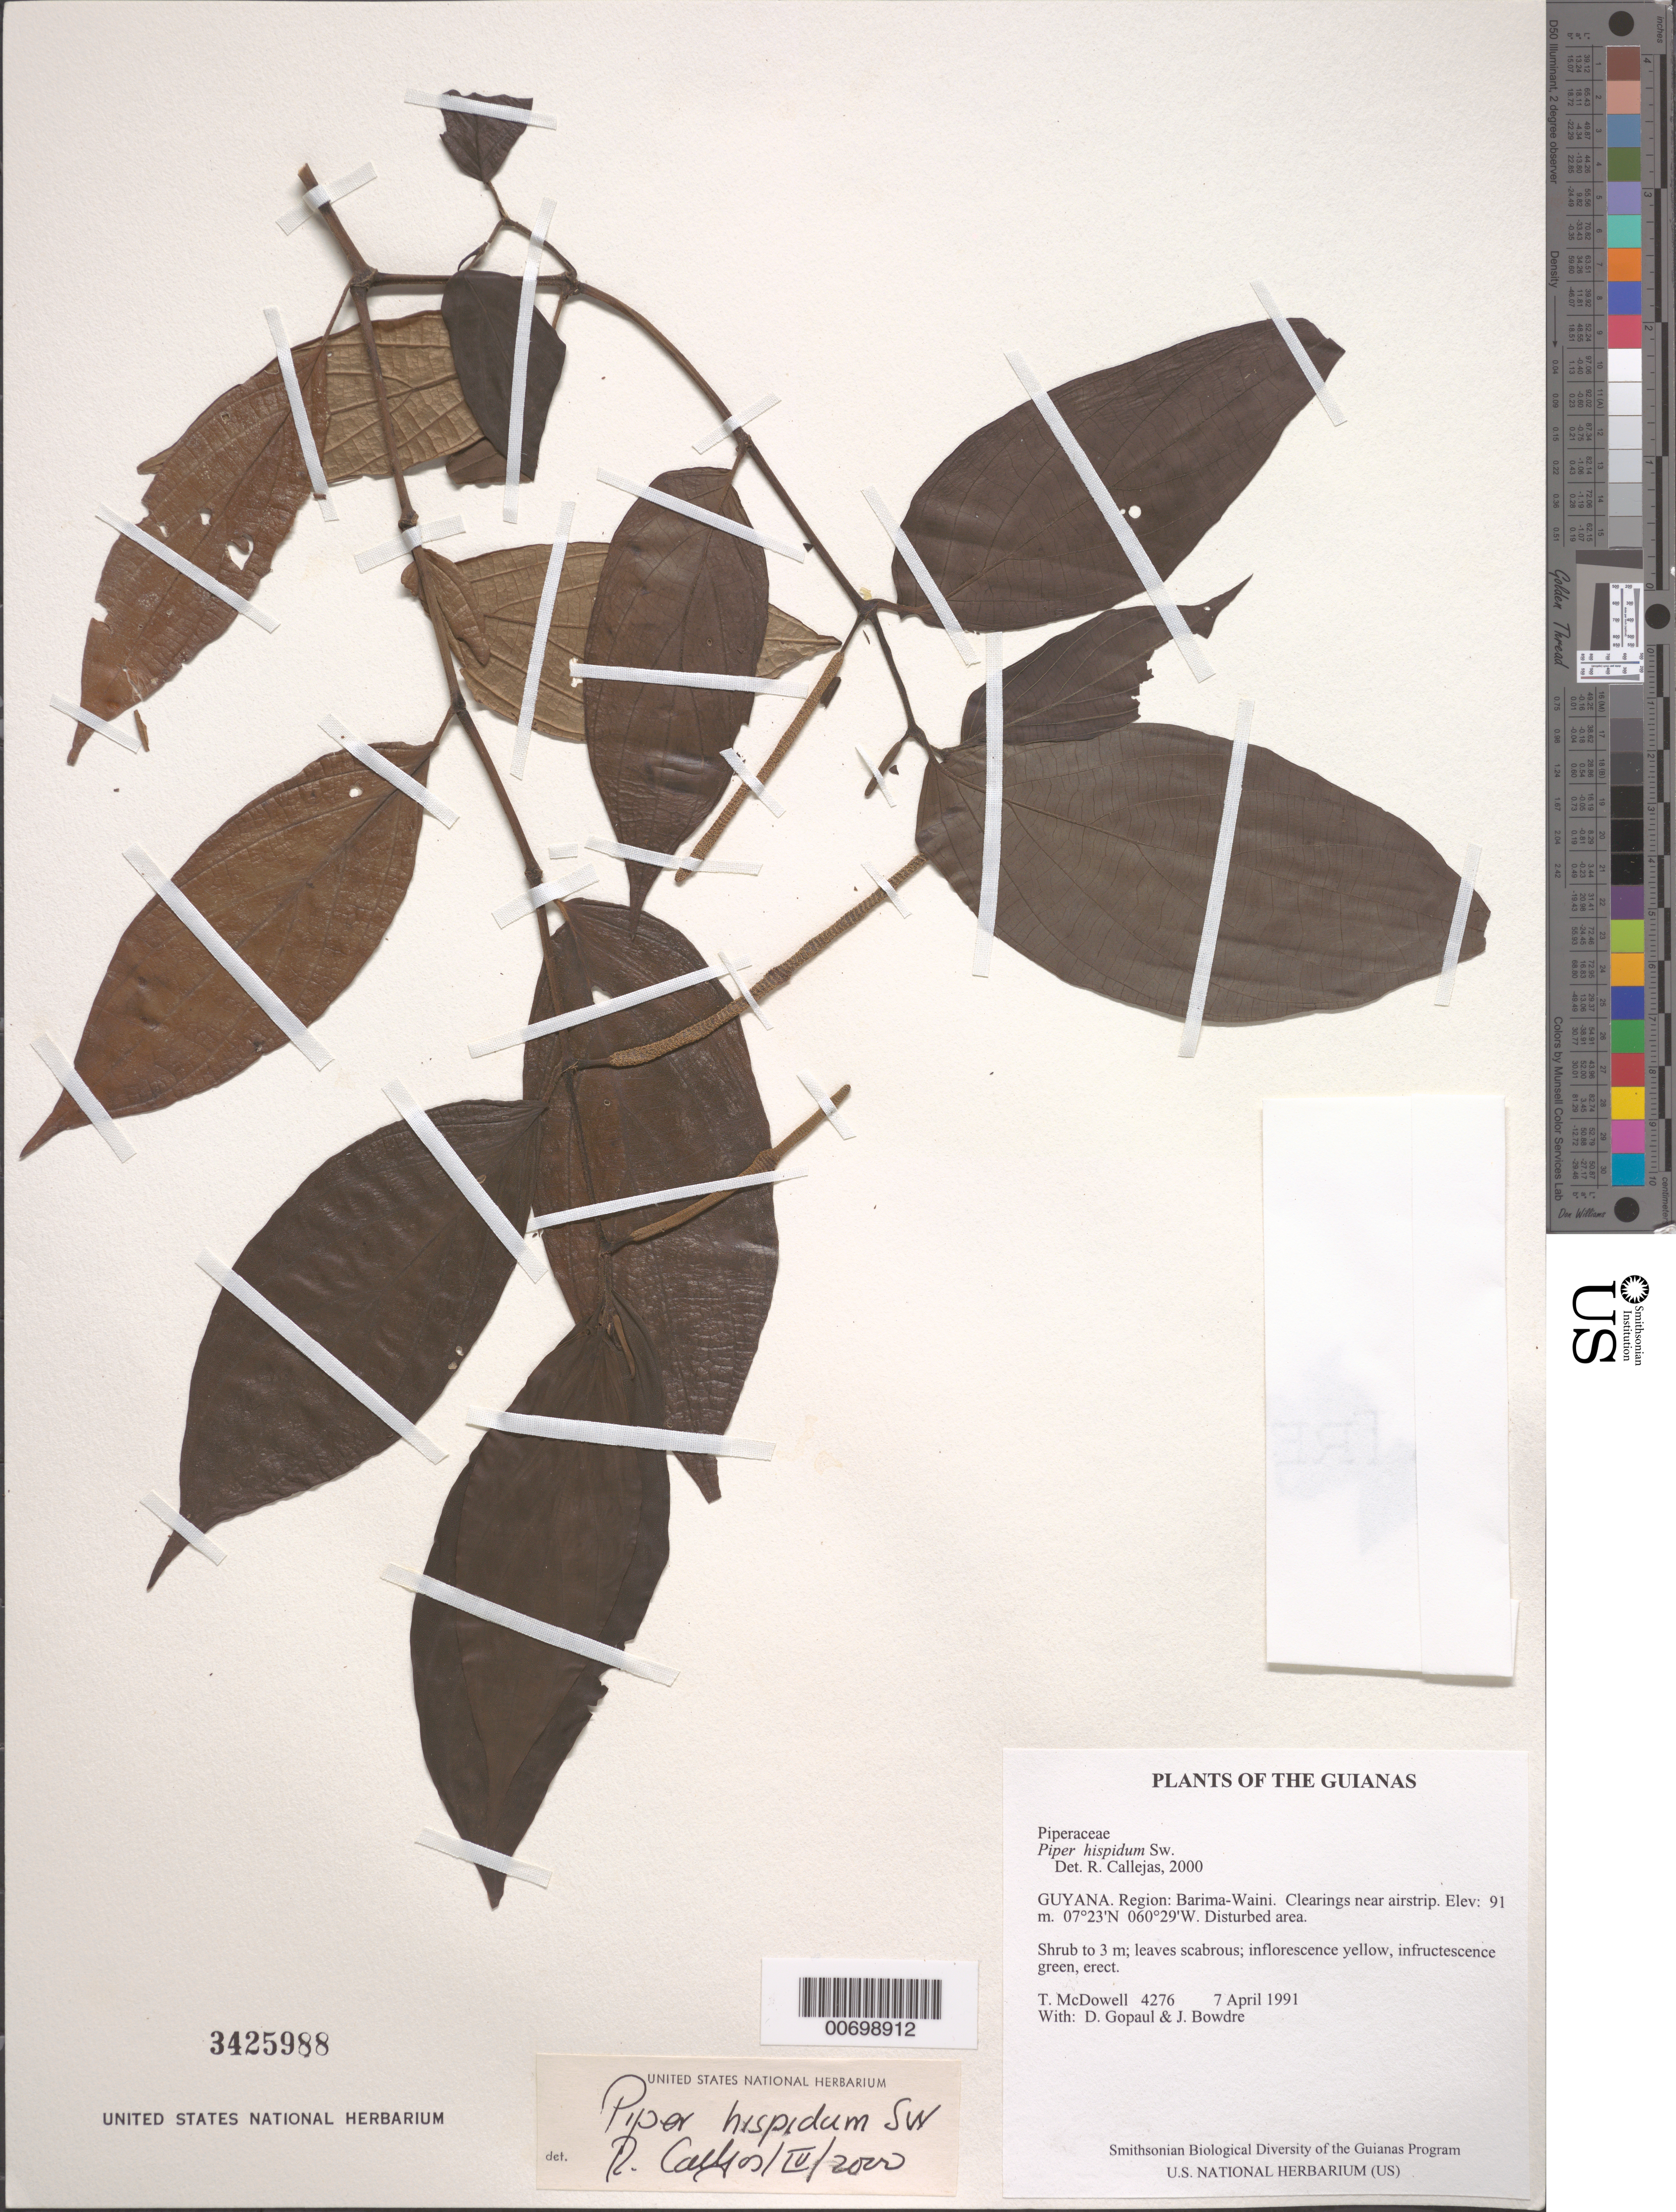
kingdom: Plantae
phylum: Tracheophyta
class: Magnoliopsida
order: Piperales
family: Piperaceae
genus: Piper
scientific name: Piper hispidum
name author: Sw.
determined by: Görts-van Rijn, A. R. A.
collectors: T. McDowell, D. Gopaul & J. Bowdre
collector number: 4276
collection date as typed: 7 April 1991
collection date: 1991-04-07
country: Guyana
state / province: Barima-Waini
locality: Baramita. Clearings near airstrip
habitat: Disturbed area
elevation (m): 91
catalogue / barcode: US 3425988